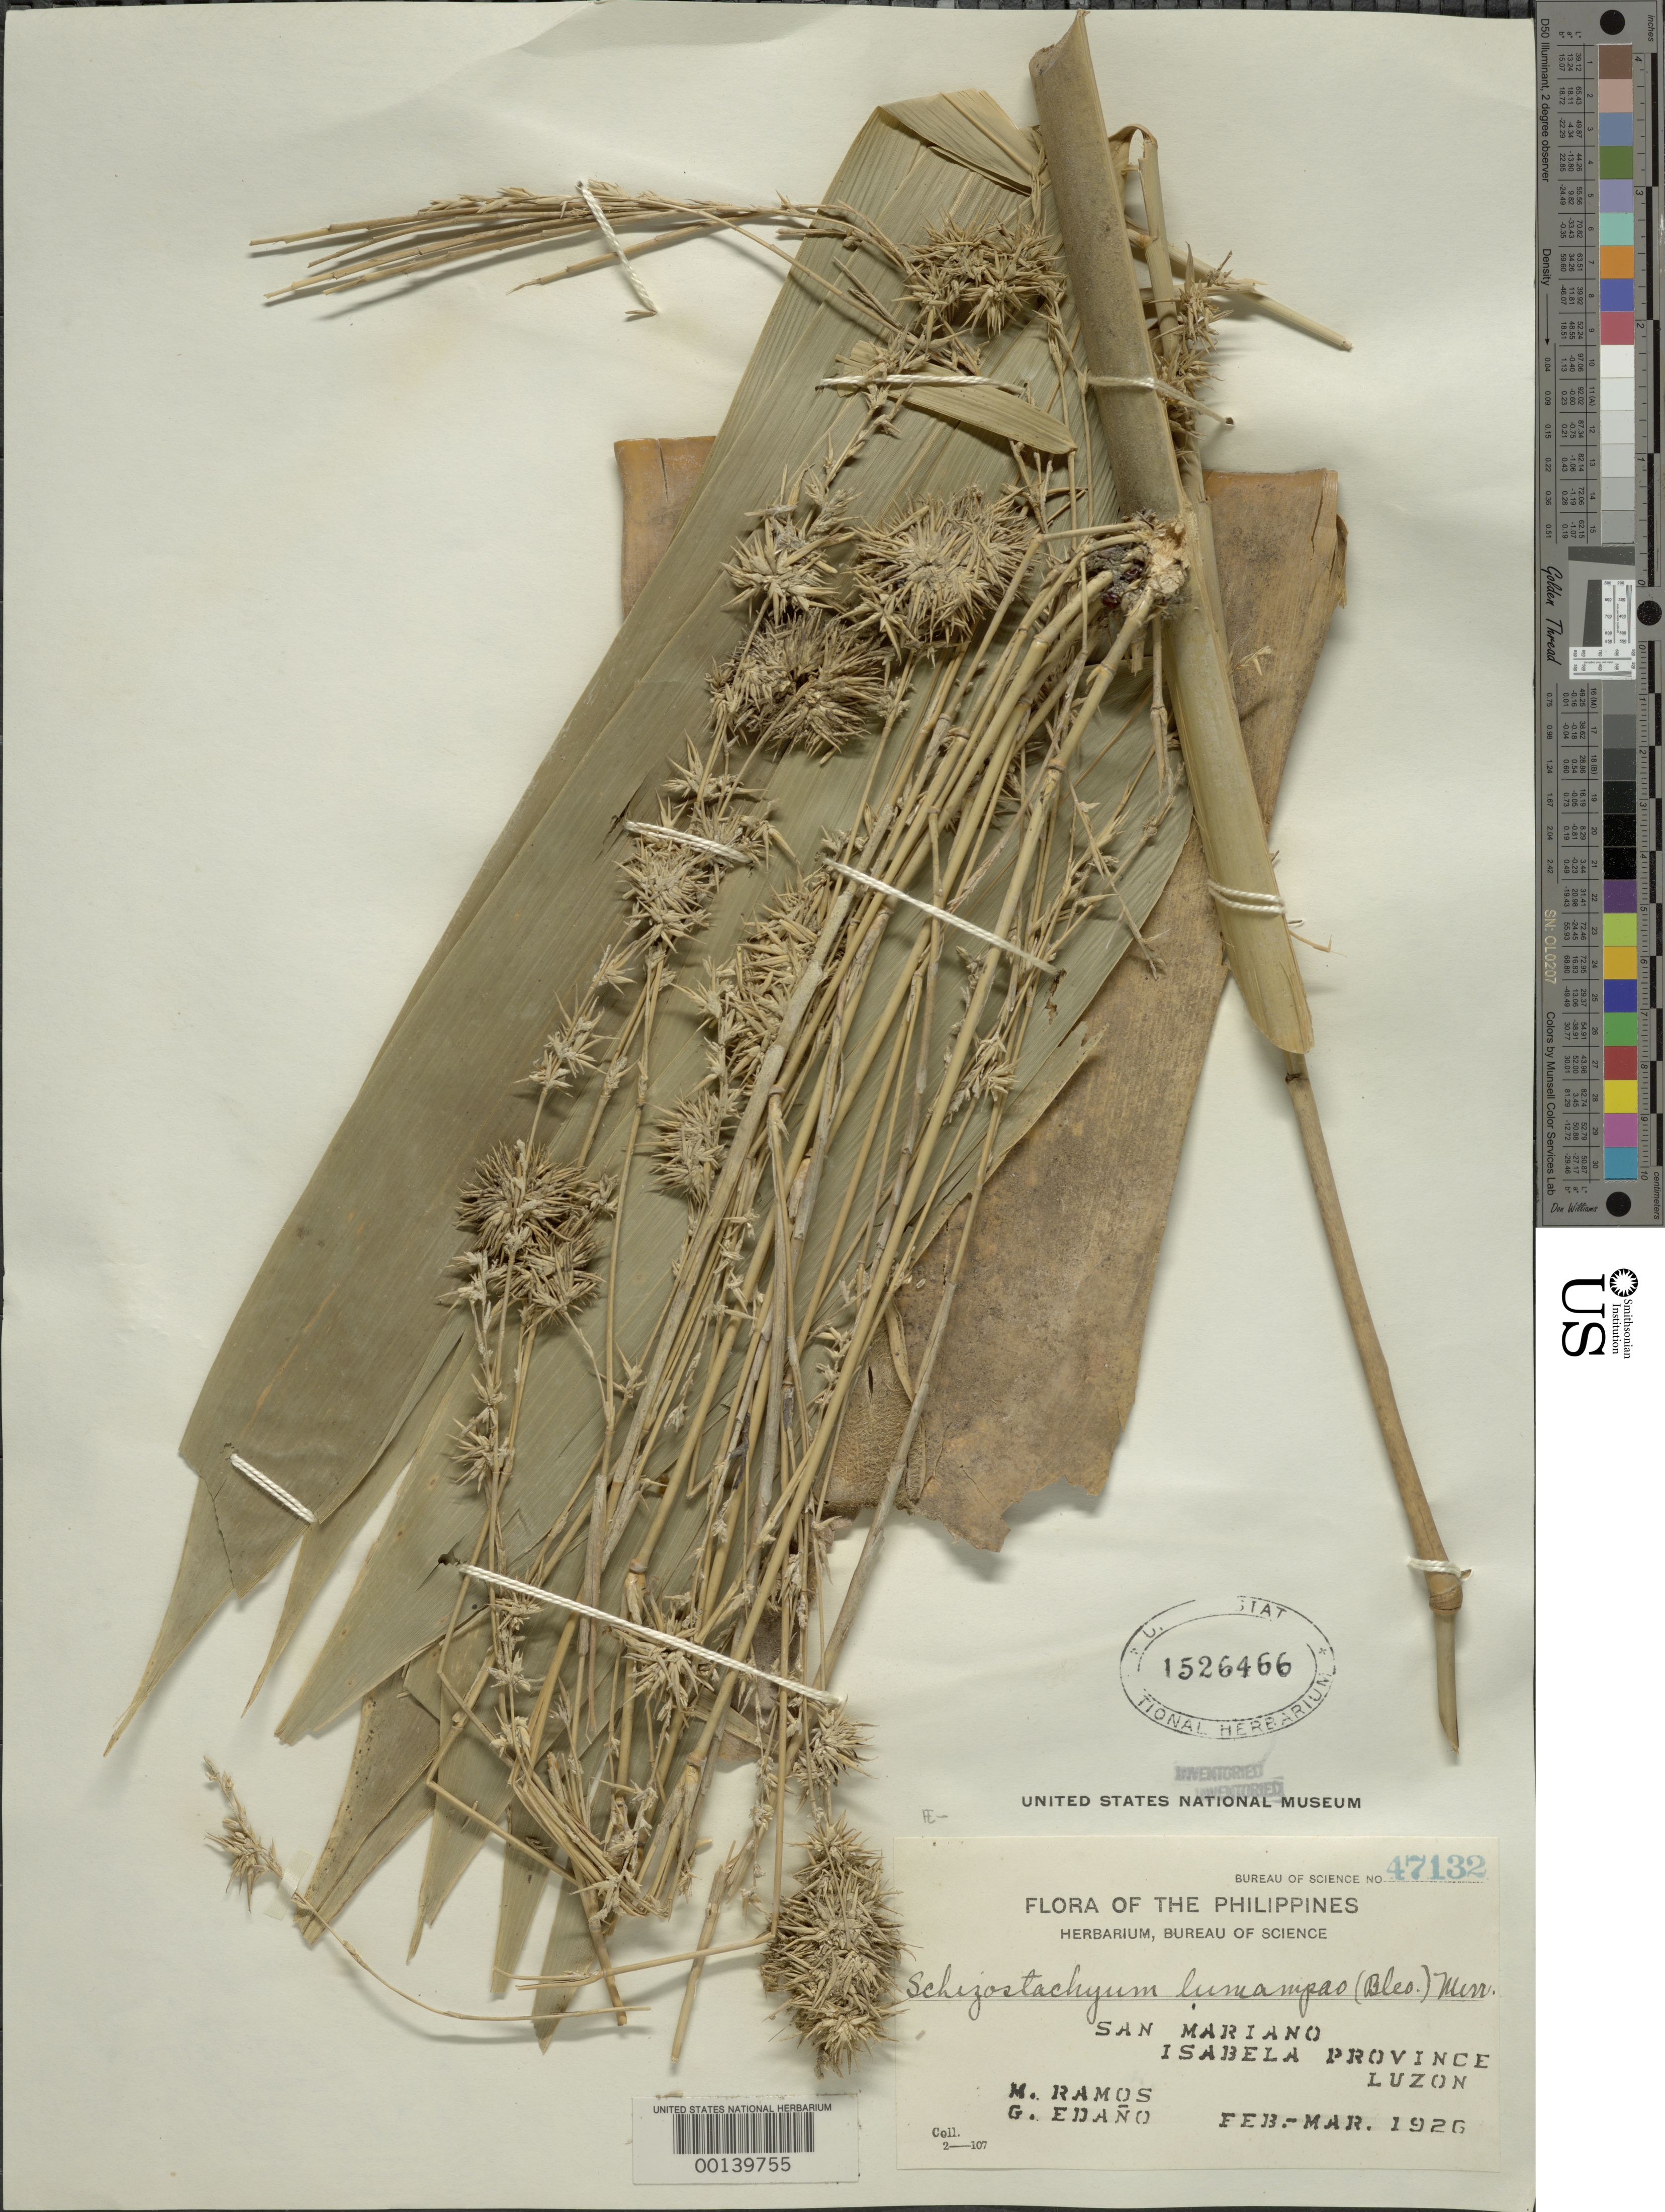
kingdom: Plantae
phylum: Tracheophyta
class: Liliopsida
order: Poales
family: Poaceae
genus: Schizostachyum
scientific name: Schizostachyum lumampao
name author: (Blanco) Merr.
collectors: M. Ramos & G. E. Edaño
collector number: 47132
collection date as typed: Feb 1926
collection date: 1926-02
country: Philippines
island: Luzon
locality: Isabela, san mariano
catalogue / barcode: US 1526466